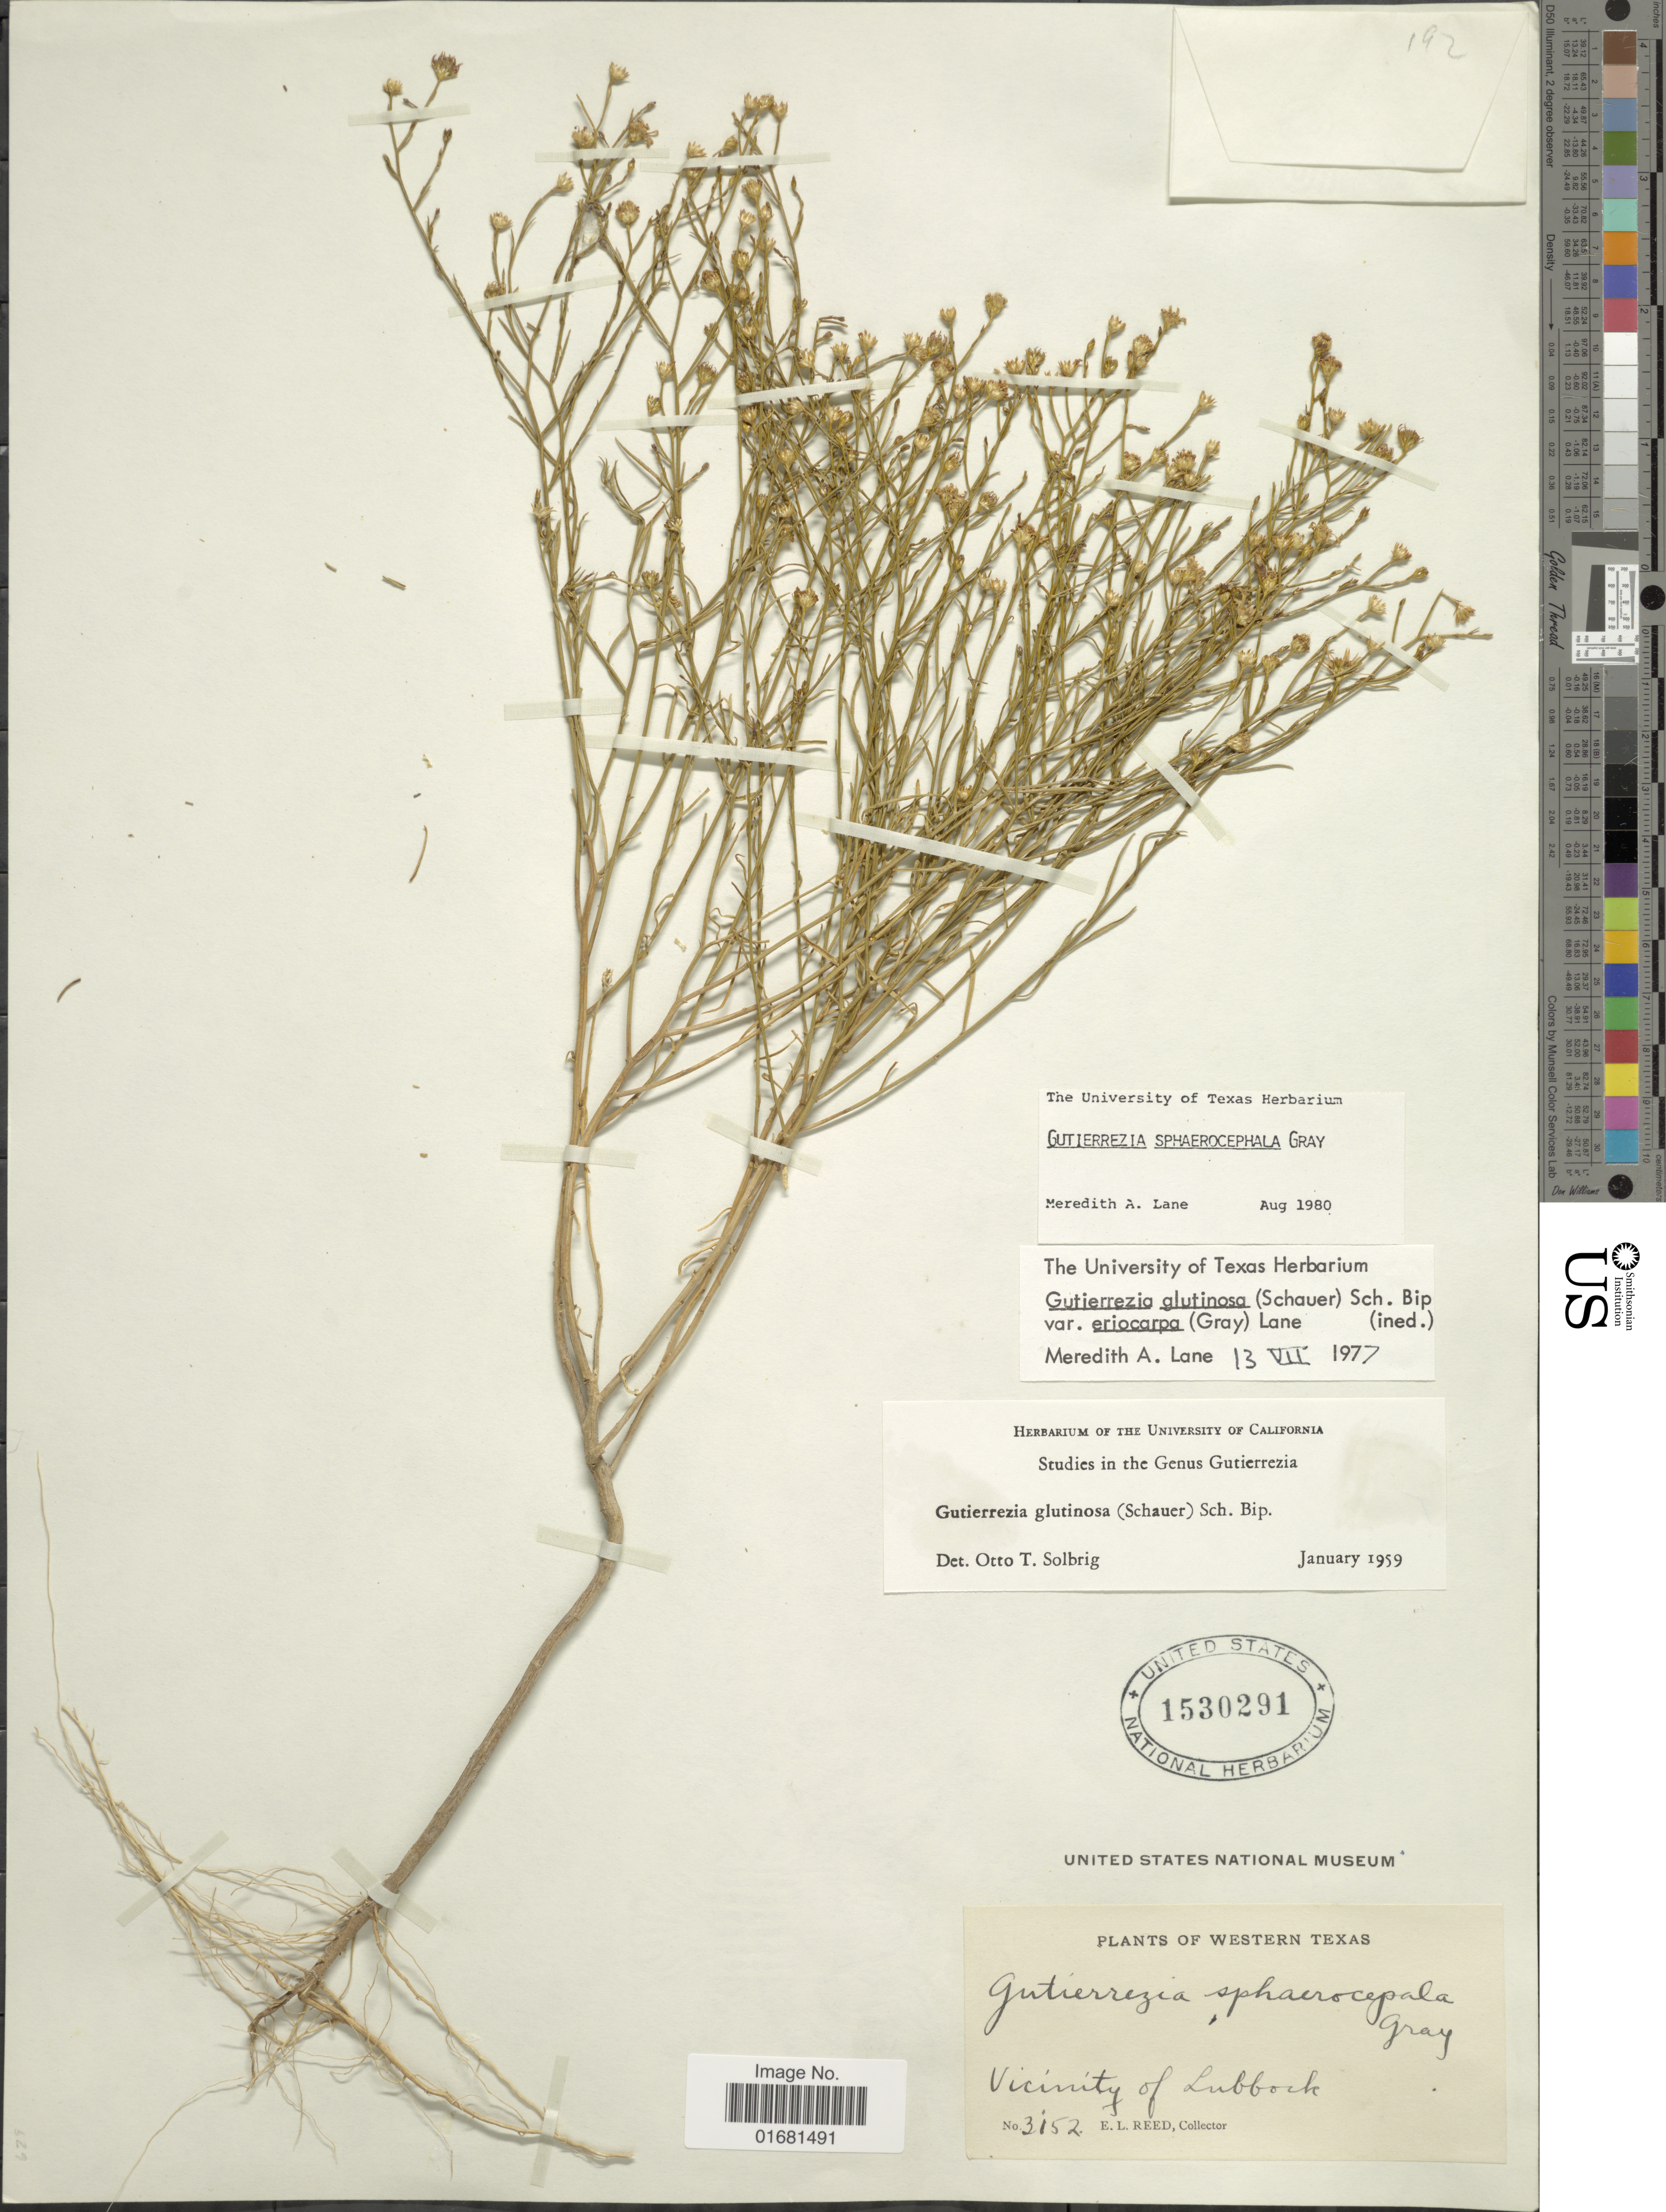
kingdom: Plantae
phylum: Tracheophyta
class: Magnoliopsida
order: Asterales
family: Asteraceae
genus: Gutierrezia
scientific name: Gutierrezia sphaerocephala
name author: A. Gray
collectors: E. Reed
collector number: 3152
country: United States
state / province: Texas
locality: Western Texas. Vicinity of Lubbock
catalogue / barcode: US 1530291